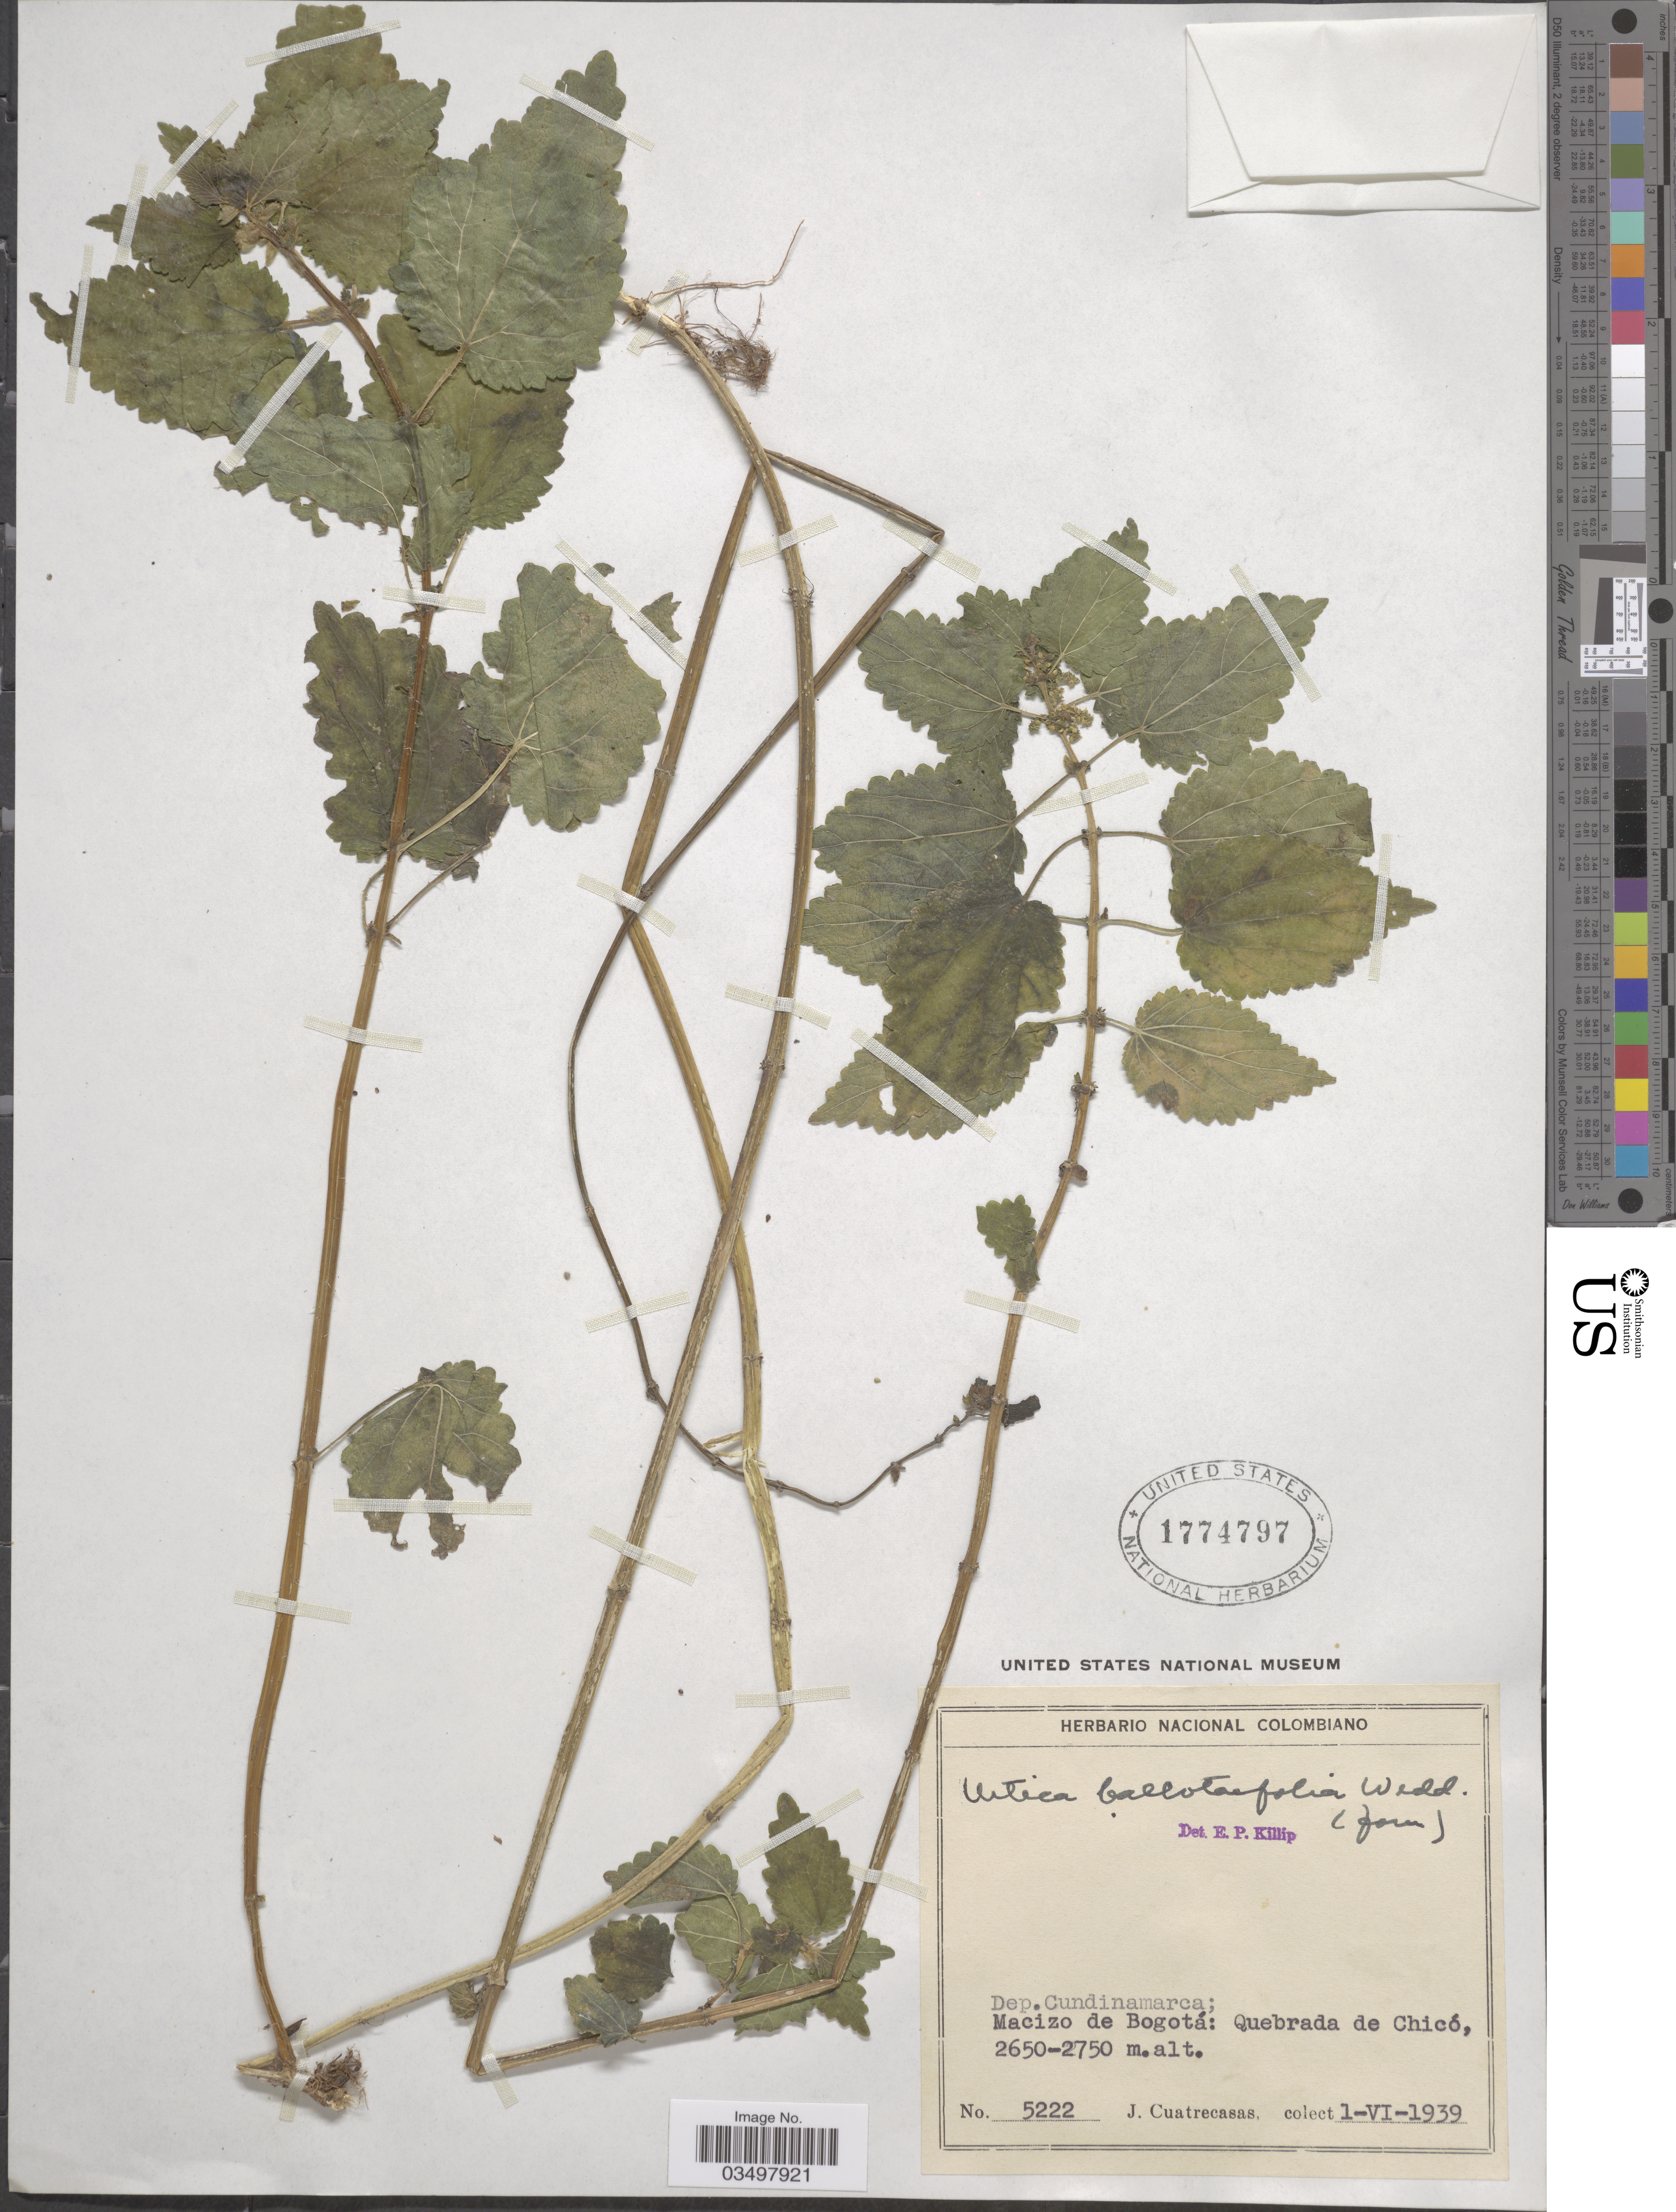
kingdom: Plantae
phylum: Tracheophyta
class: Magnoliopsida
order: Rosales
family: Urticaceae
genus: Urtica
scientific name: Urtica ballotifolia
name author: Wedd.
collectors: J. Cuatrecasas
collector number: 5222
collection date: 1939-06-01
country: Colombia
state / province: Cundinamarca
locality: Dep. Cundinamarca; Macizo de Bogotá: Quebrada de Chicó.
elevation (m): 2650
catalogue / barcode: US 1774797